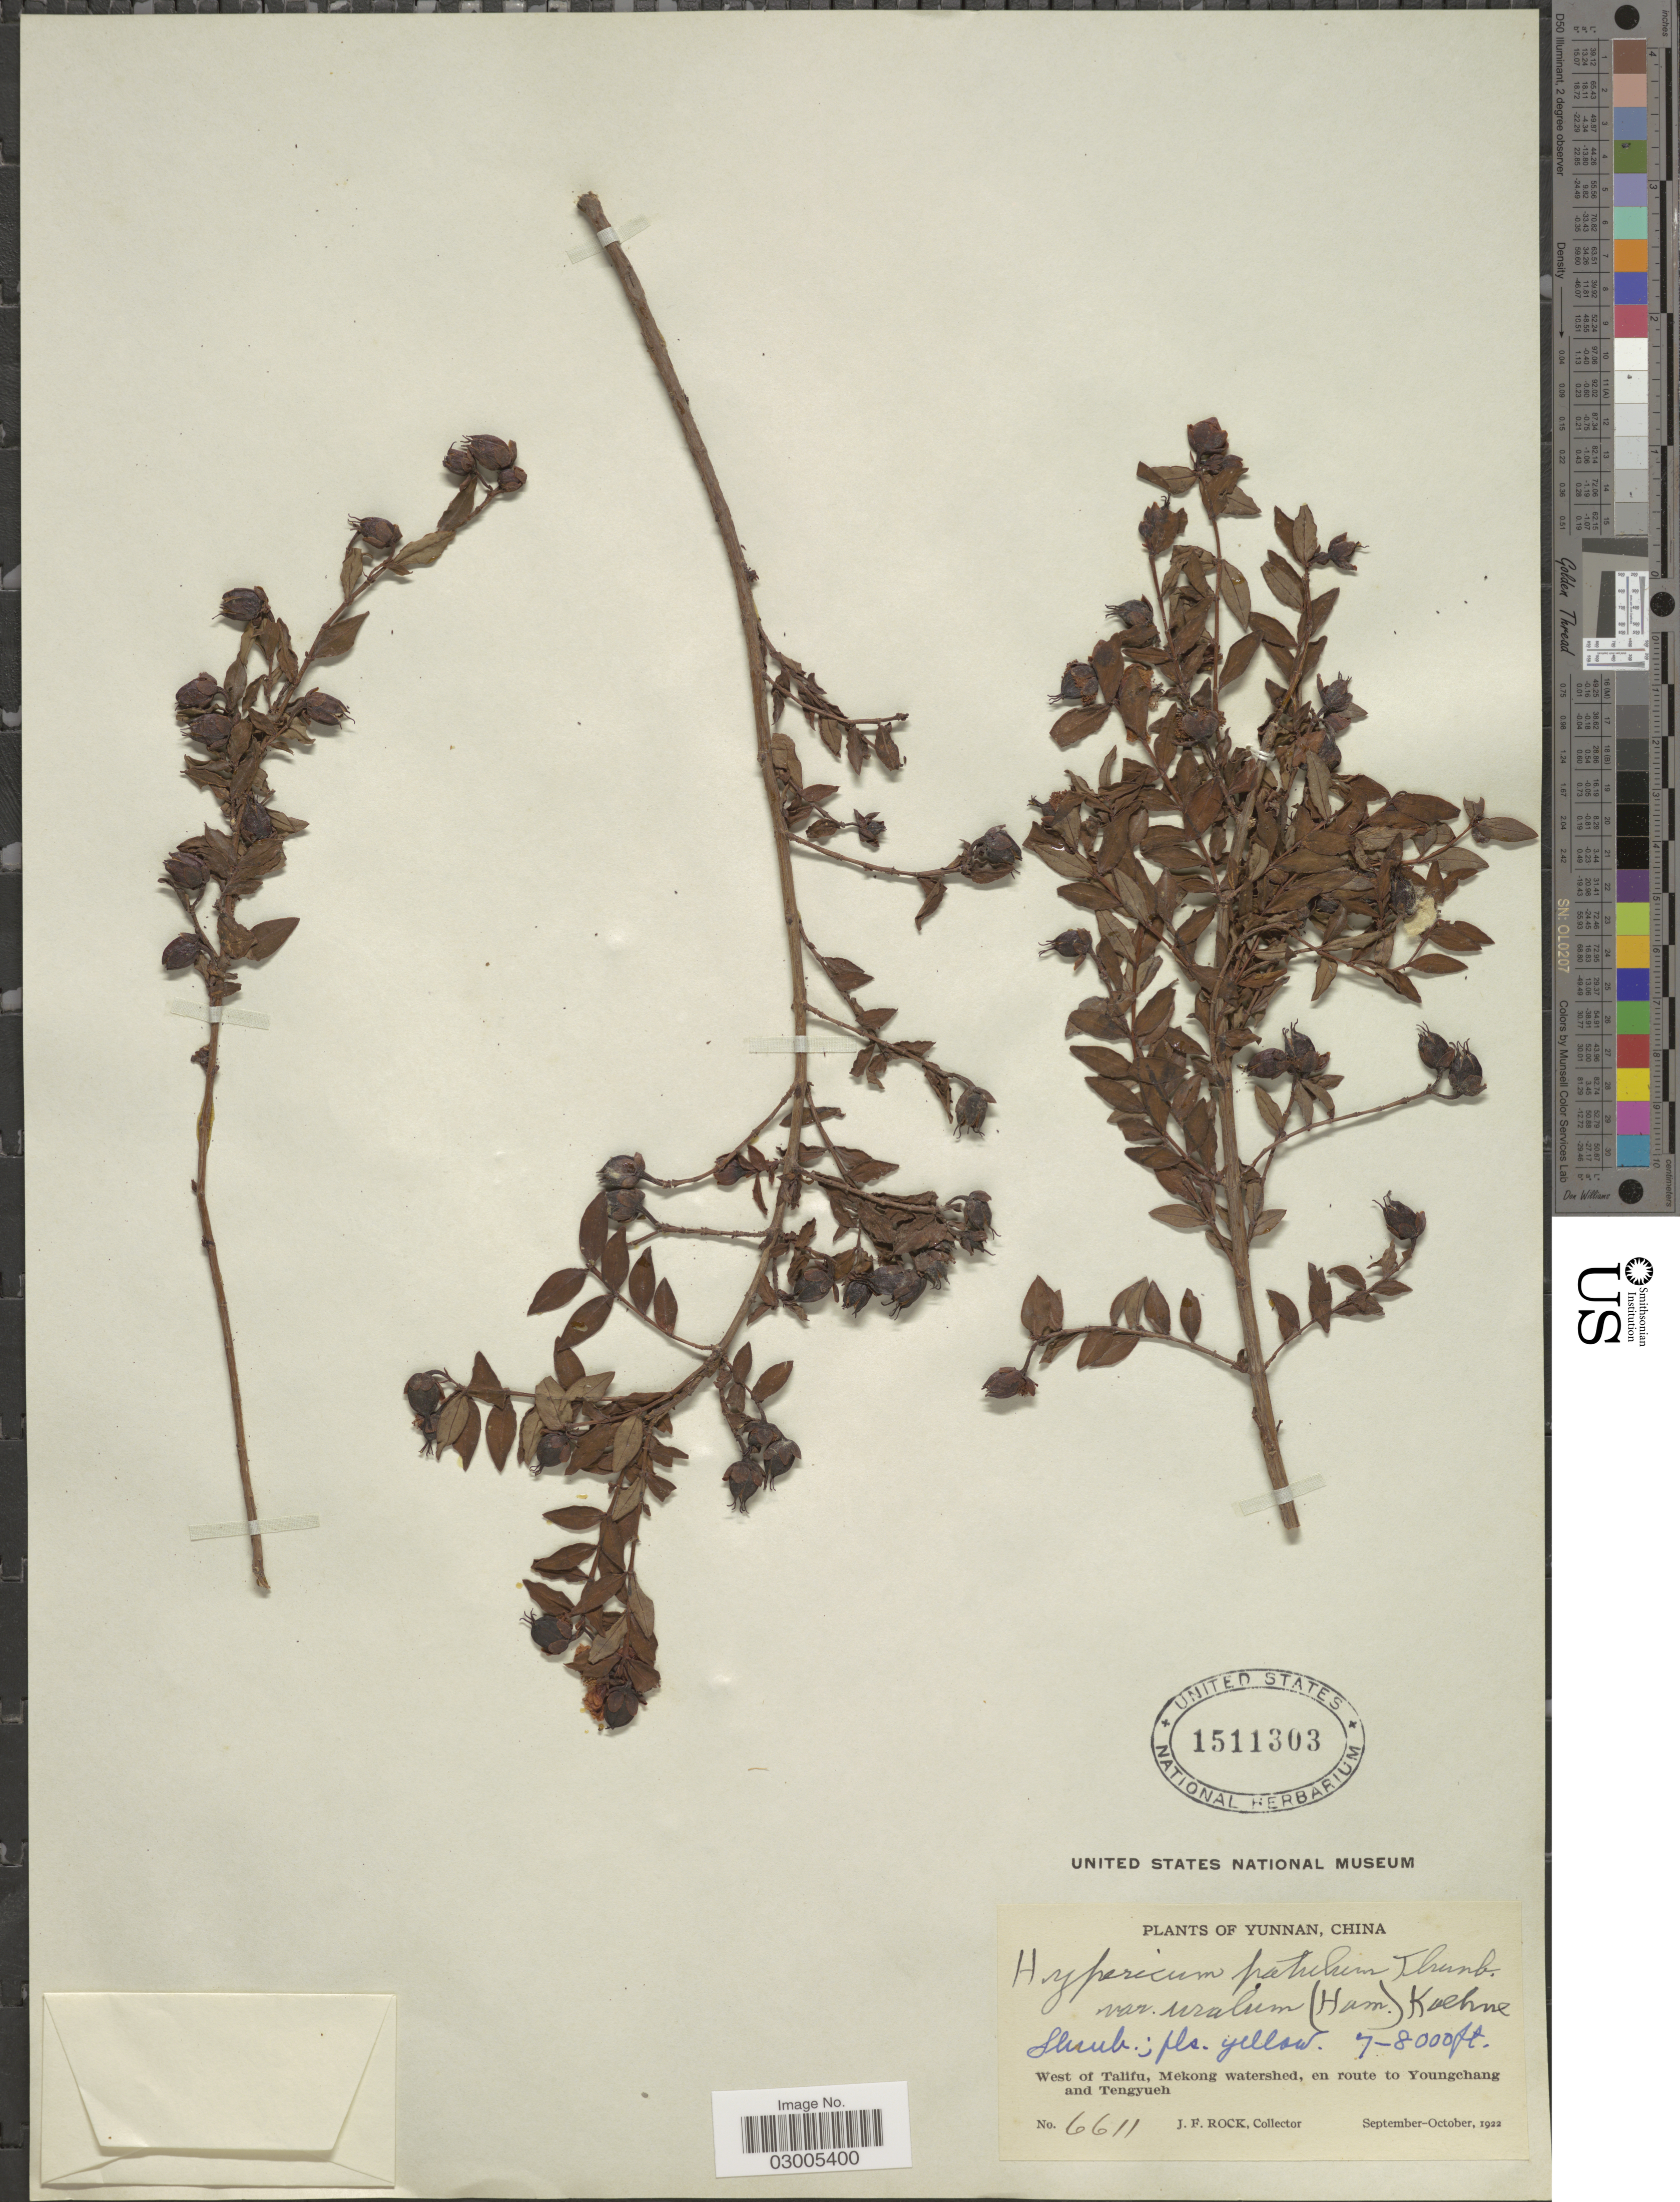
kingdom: Plantae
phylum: Tracheophyta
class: Magnoliopsida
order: Malpighiales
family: Hypericaceae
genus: Hypericum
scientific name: Hypericum patulum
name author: Thunb.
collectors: J. Rock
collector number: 6611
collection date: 1922-09/1922-10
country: China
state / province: Yunnan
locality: West of Talifu, Mekong watershed, en route to Youngchang and Tengyueh.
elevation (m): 2134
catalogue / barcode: US 1511303